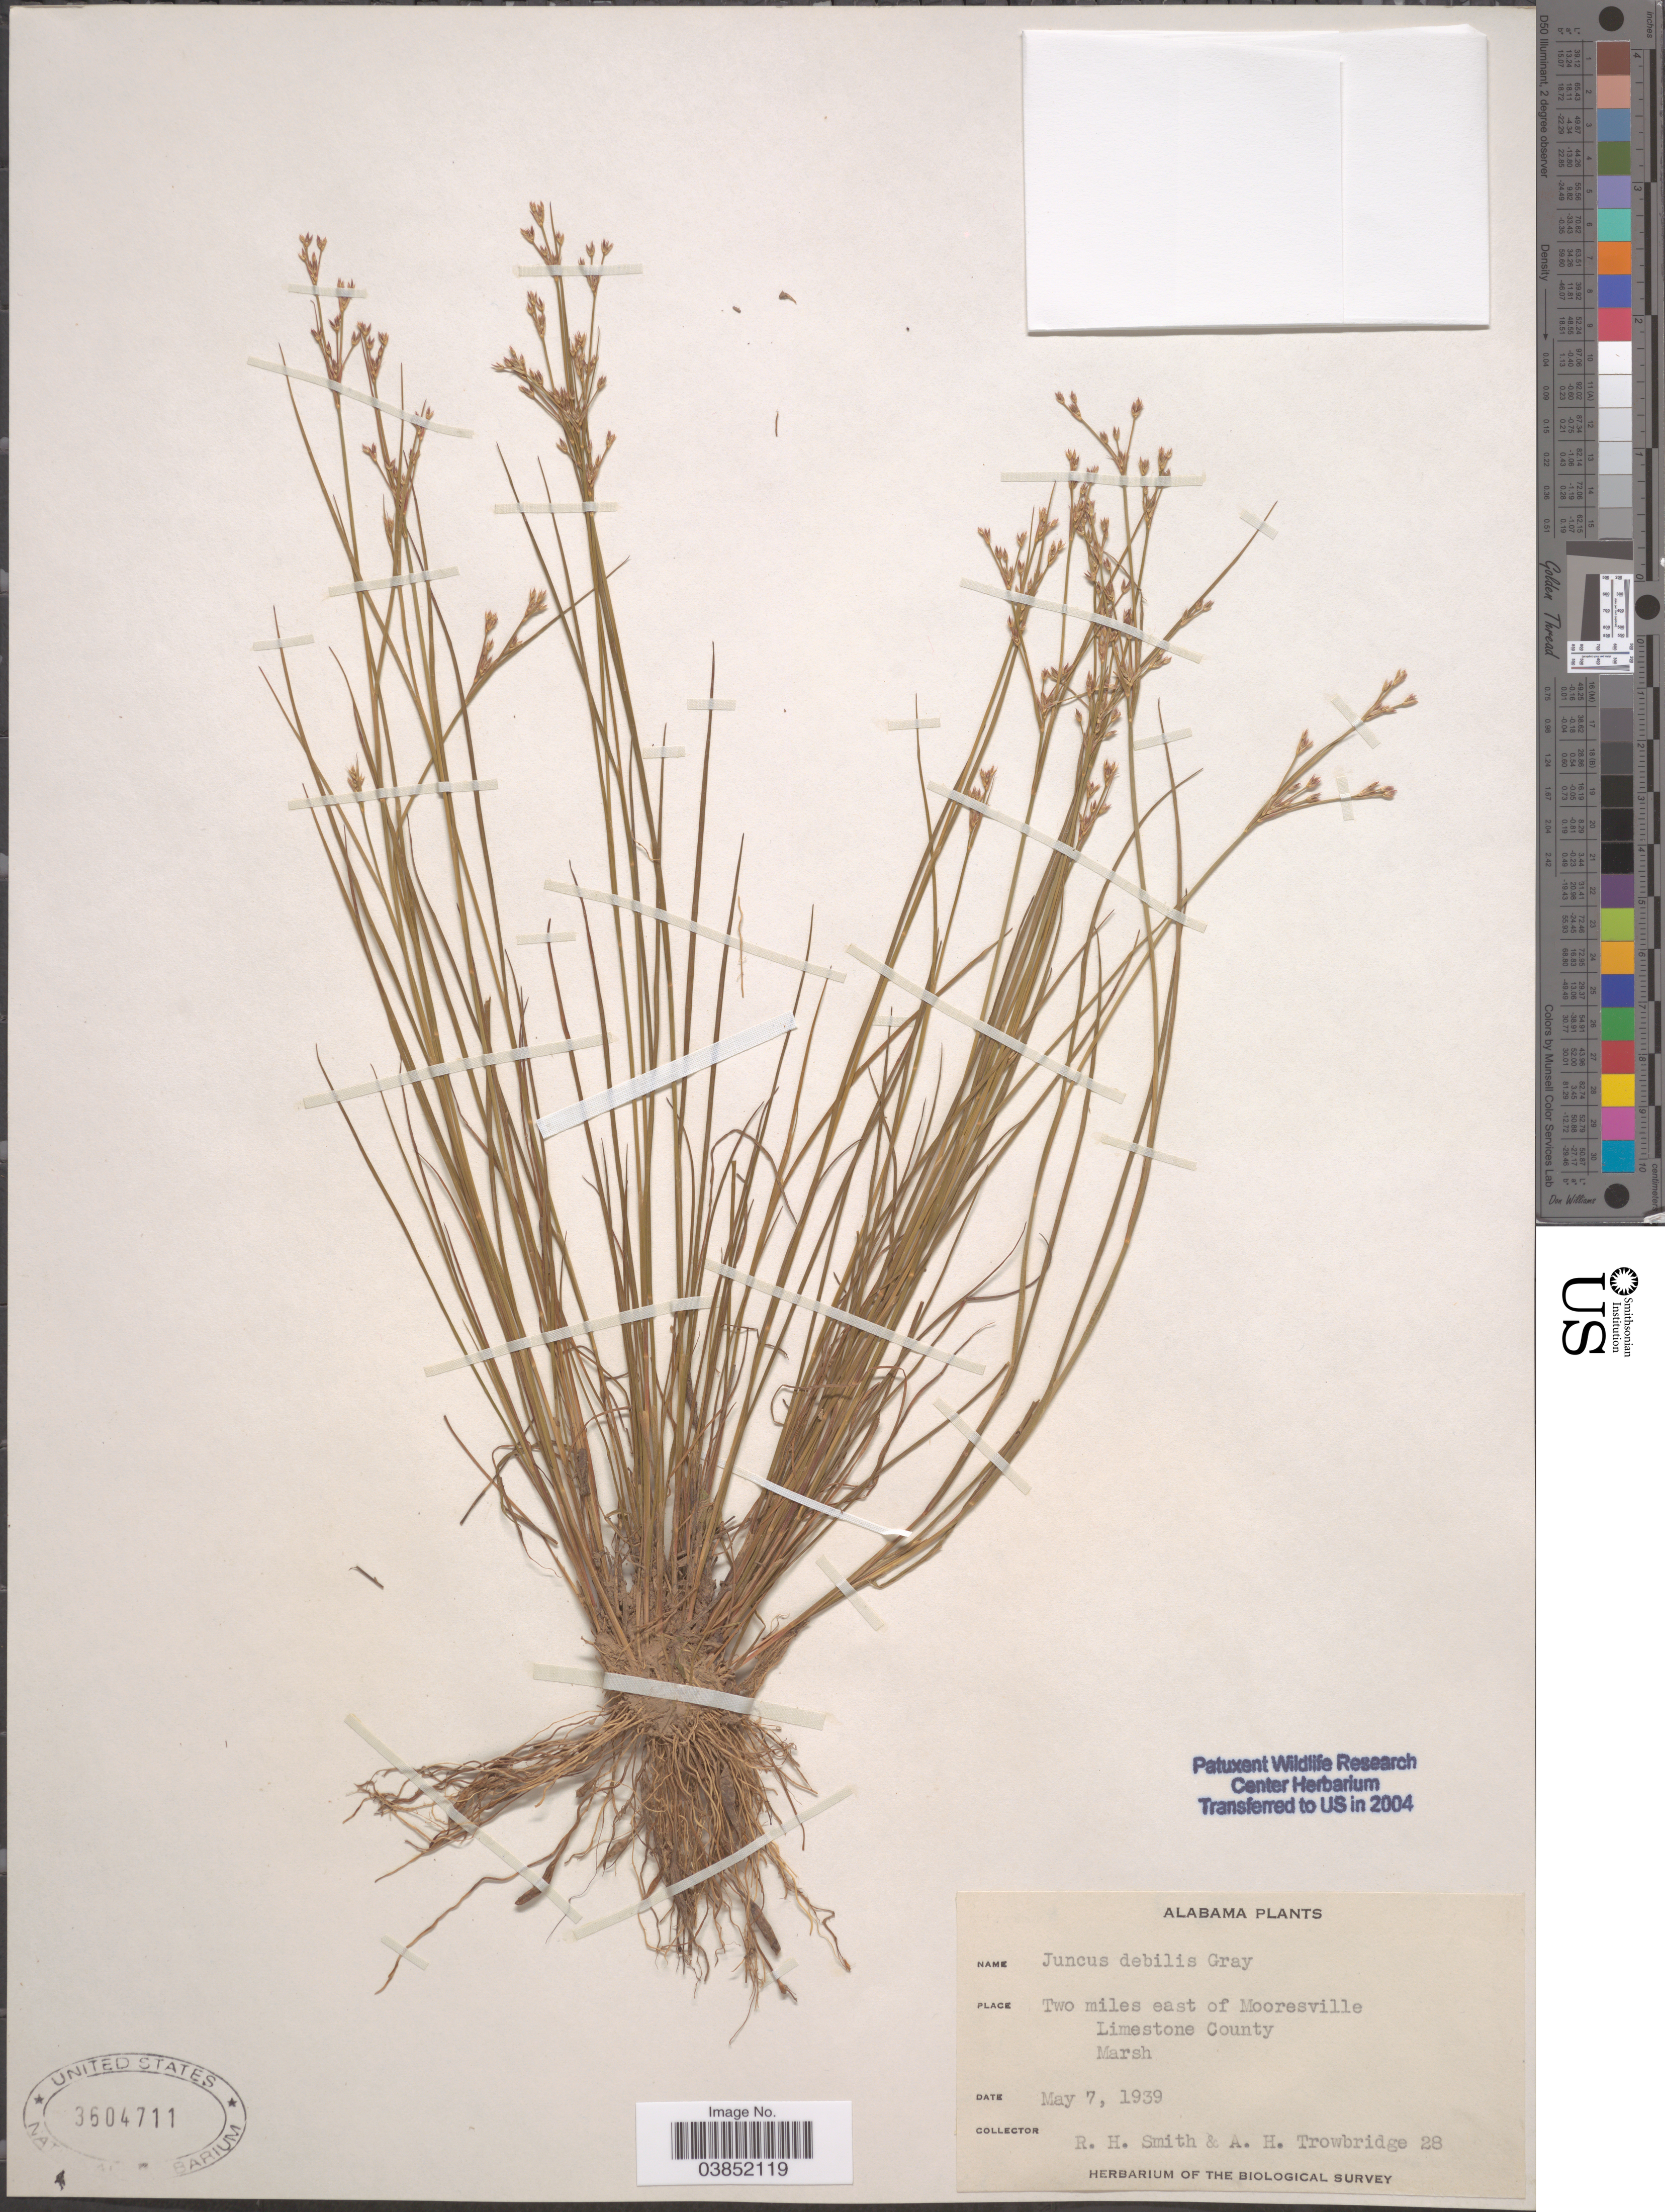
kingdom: Plantae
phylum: Tracheophyta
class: Liliopsida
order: Poales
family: Juncaceae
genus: Juncus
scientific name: Juncus debilis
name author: A. Gray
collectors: R. H. Smith & A. H. Trowbridge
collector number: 28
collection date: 1939-05-07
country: United States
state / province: Alabama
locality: Two miles east of Mooresville Limestone County.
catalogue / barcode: US 3604711